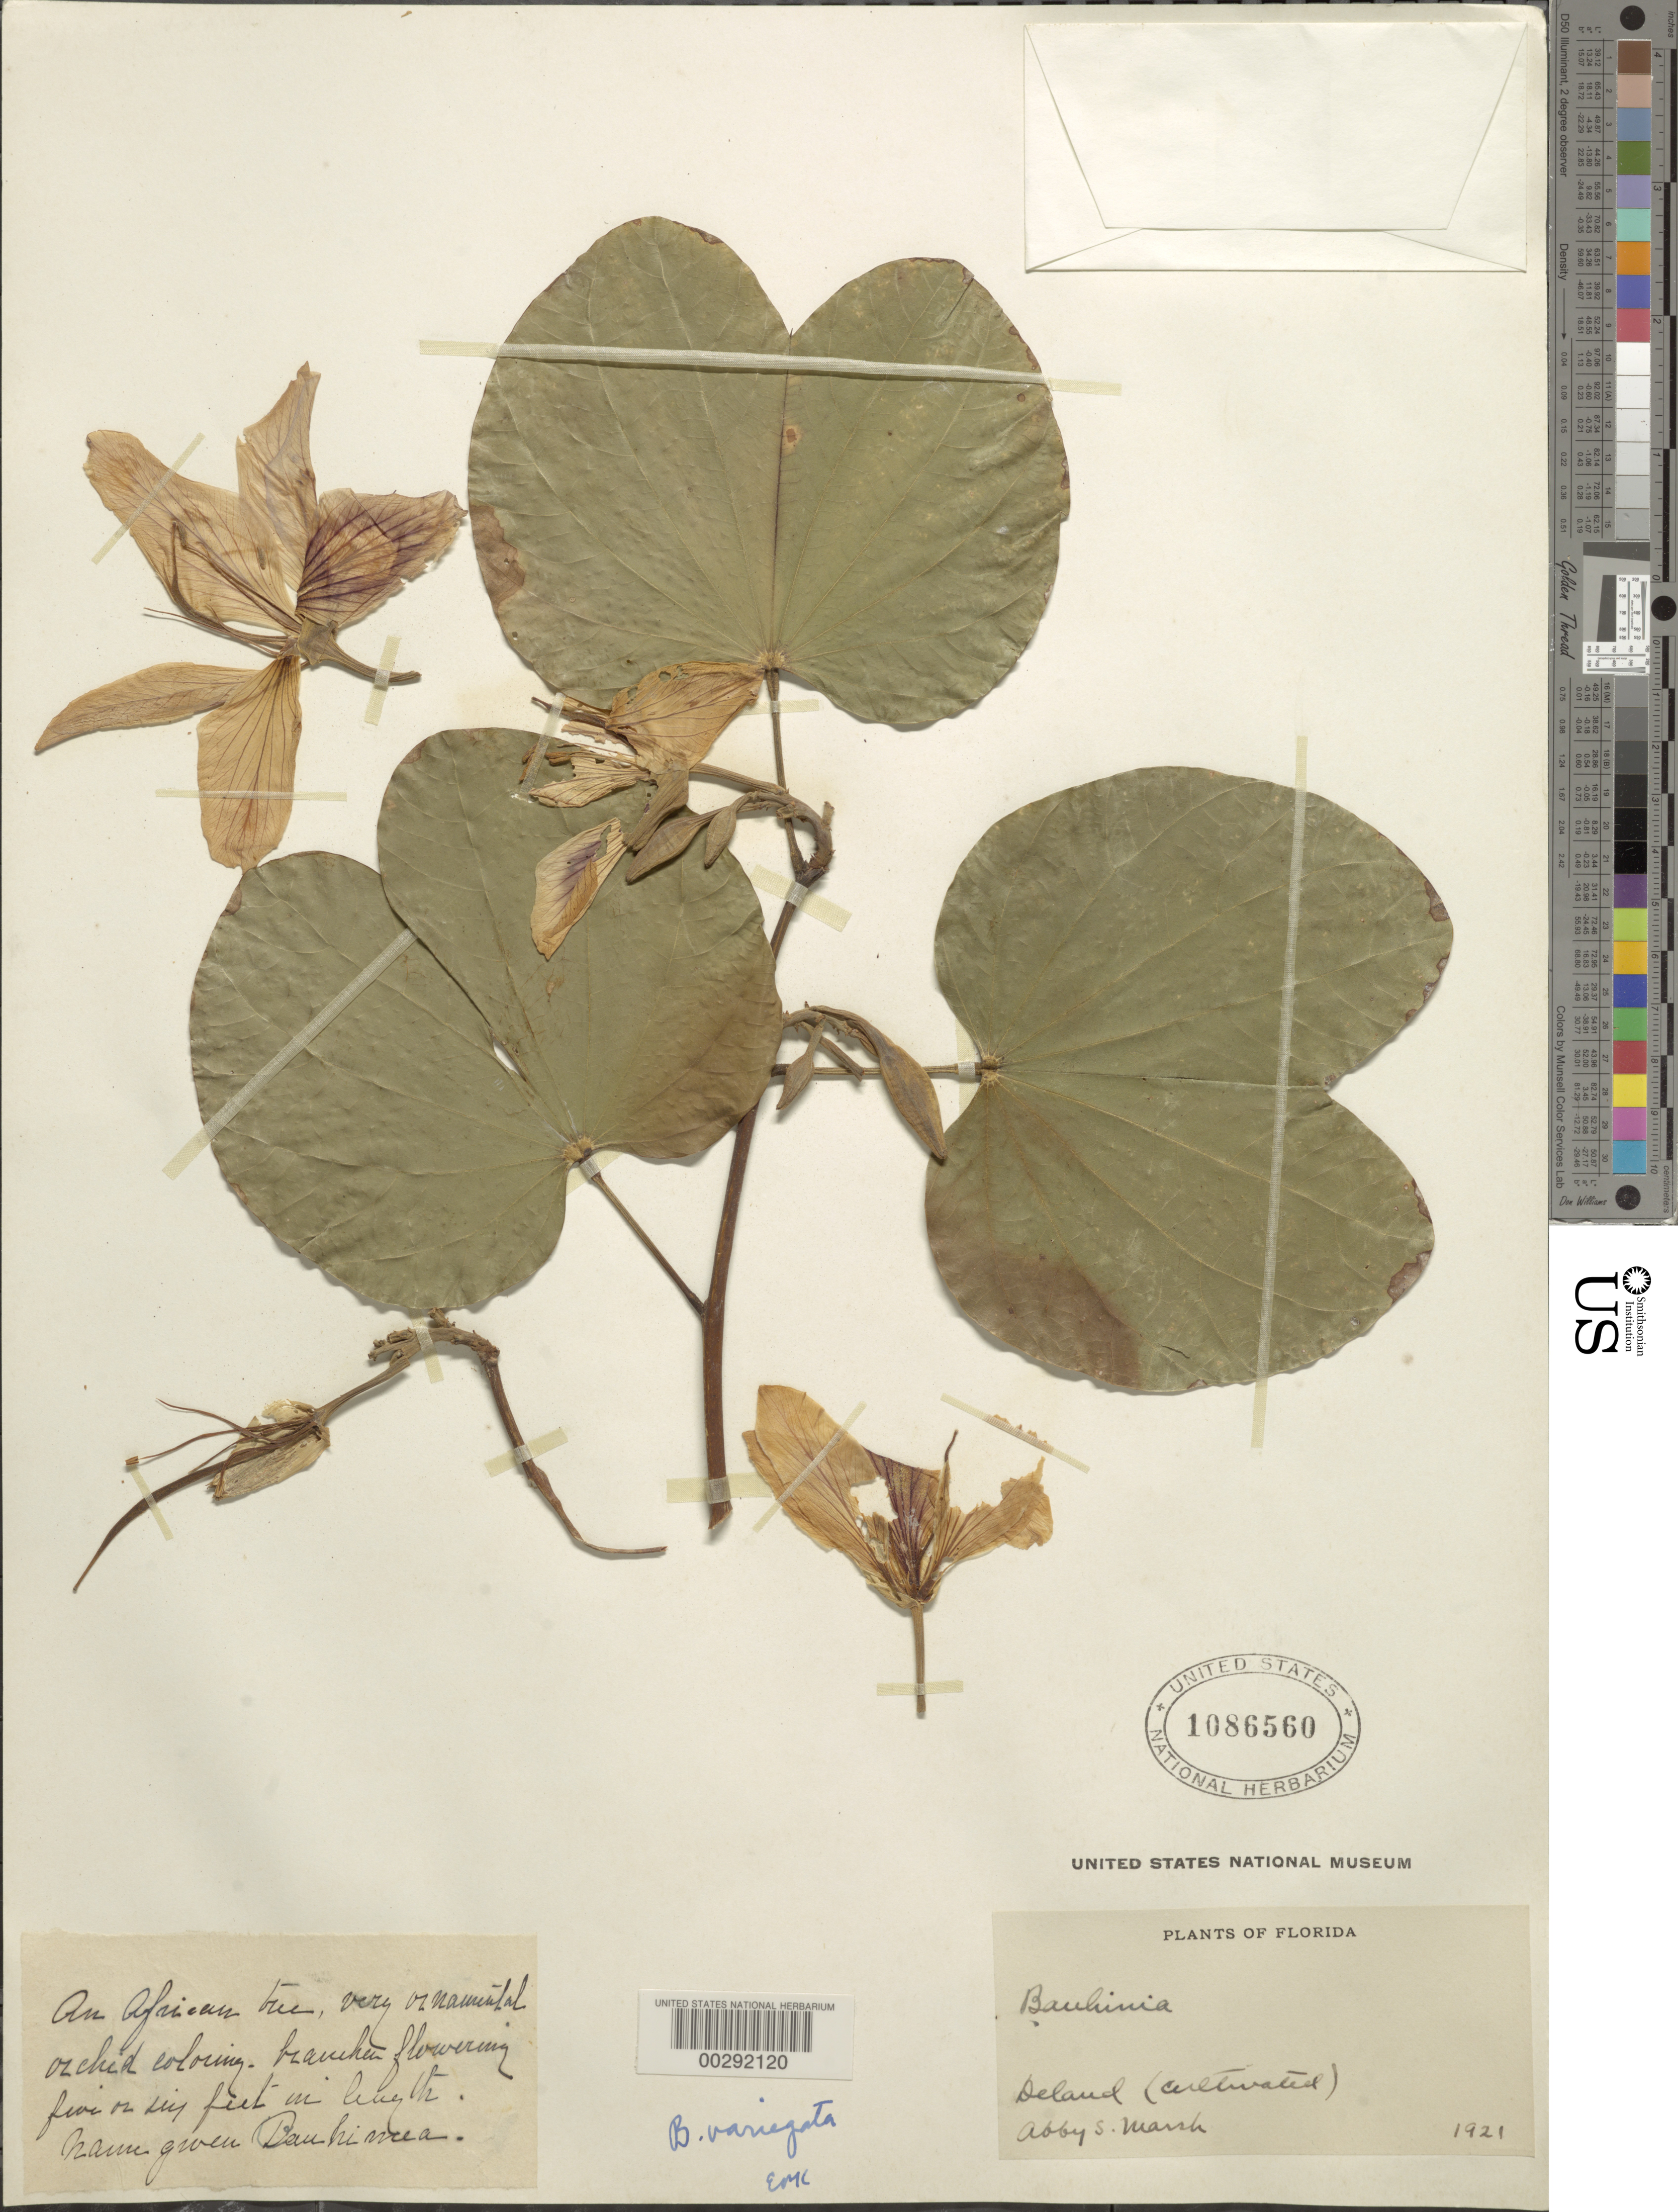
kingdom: Plantae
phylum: Tracheophyta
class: Magnoliopsida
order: Fabales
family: Fabaceae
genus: Bauhinia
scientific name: Bauhinia variegata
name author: L.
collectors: A. S. Marsh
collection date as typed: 1921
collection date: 1921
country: United States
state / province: Florida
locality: Deland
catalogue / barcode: US 1086560